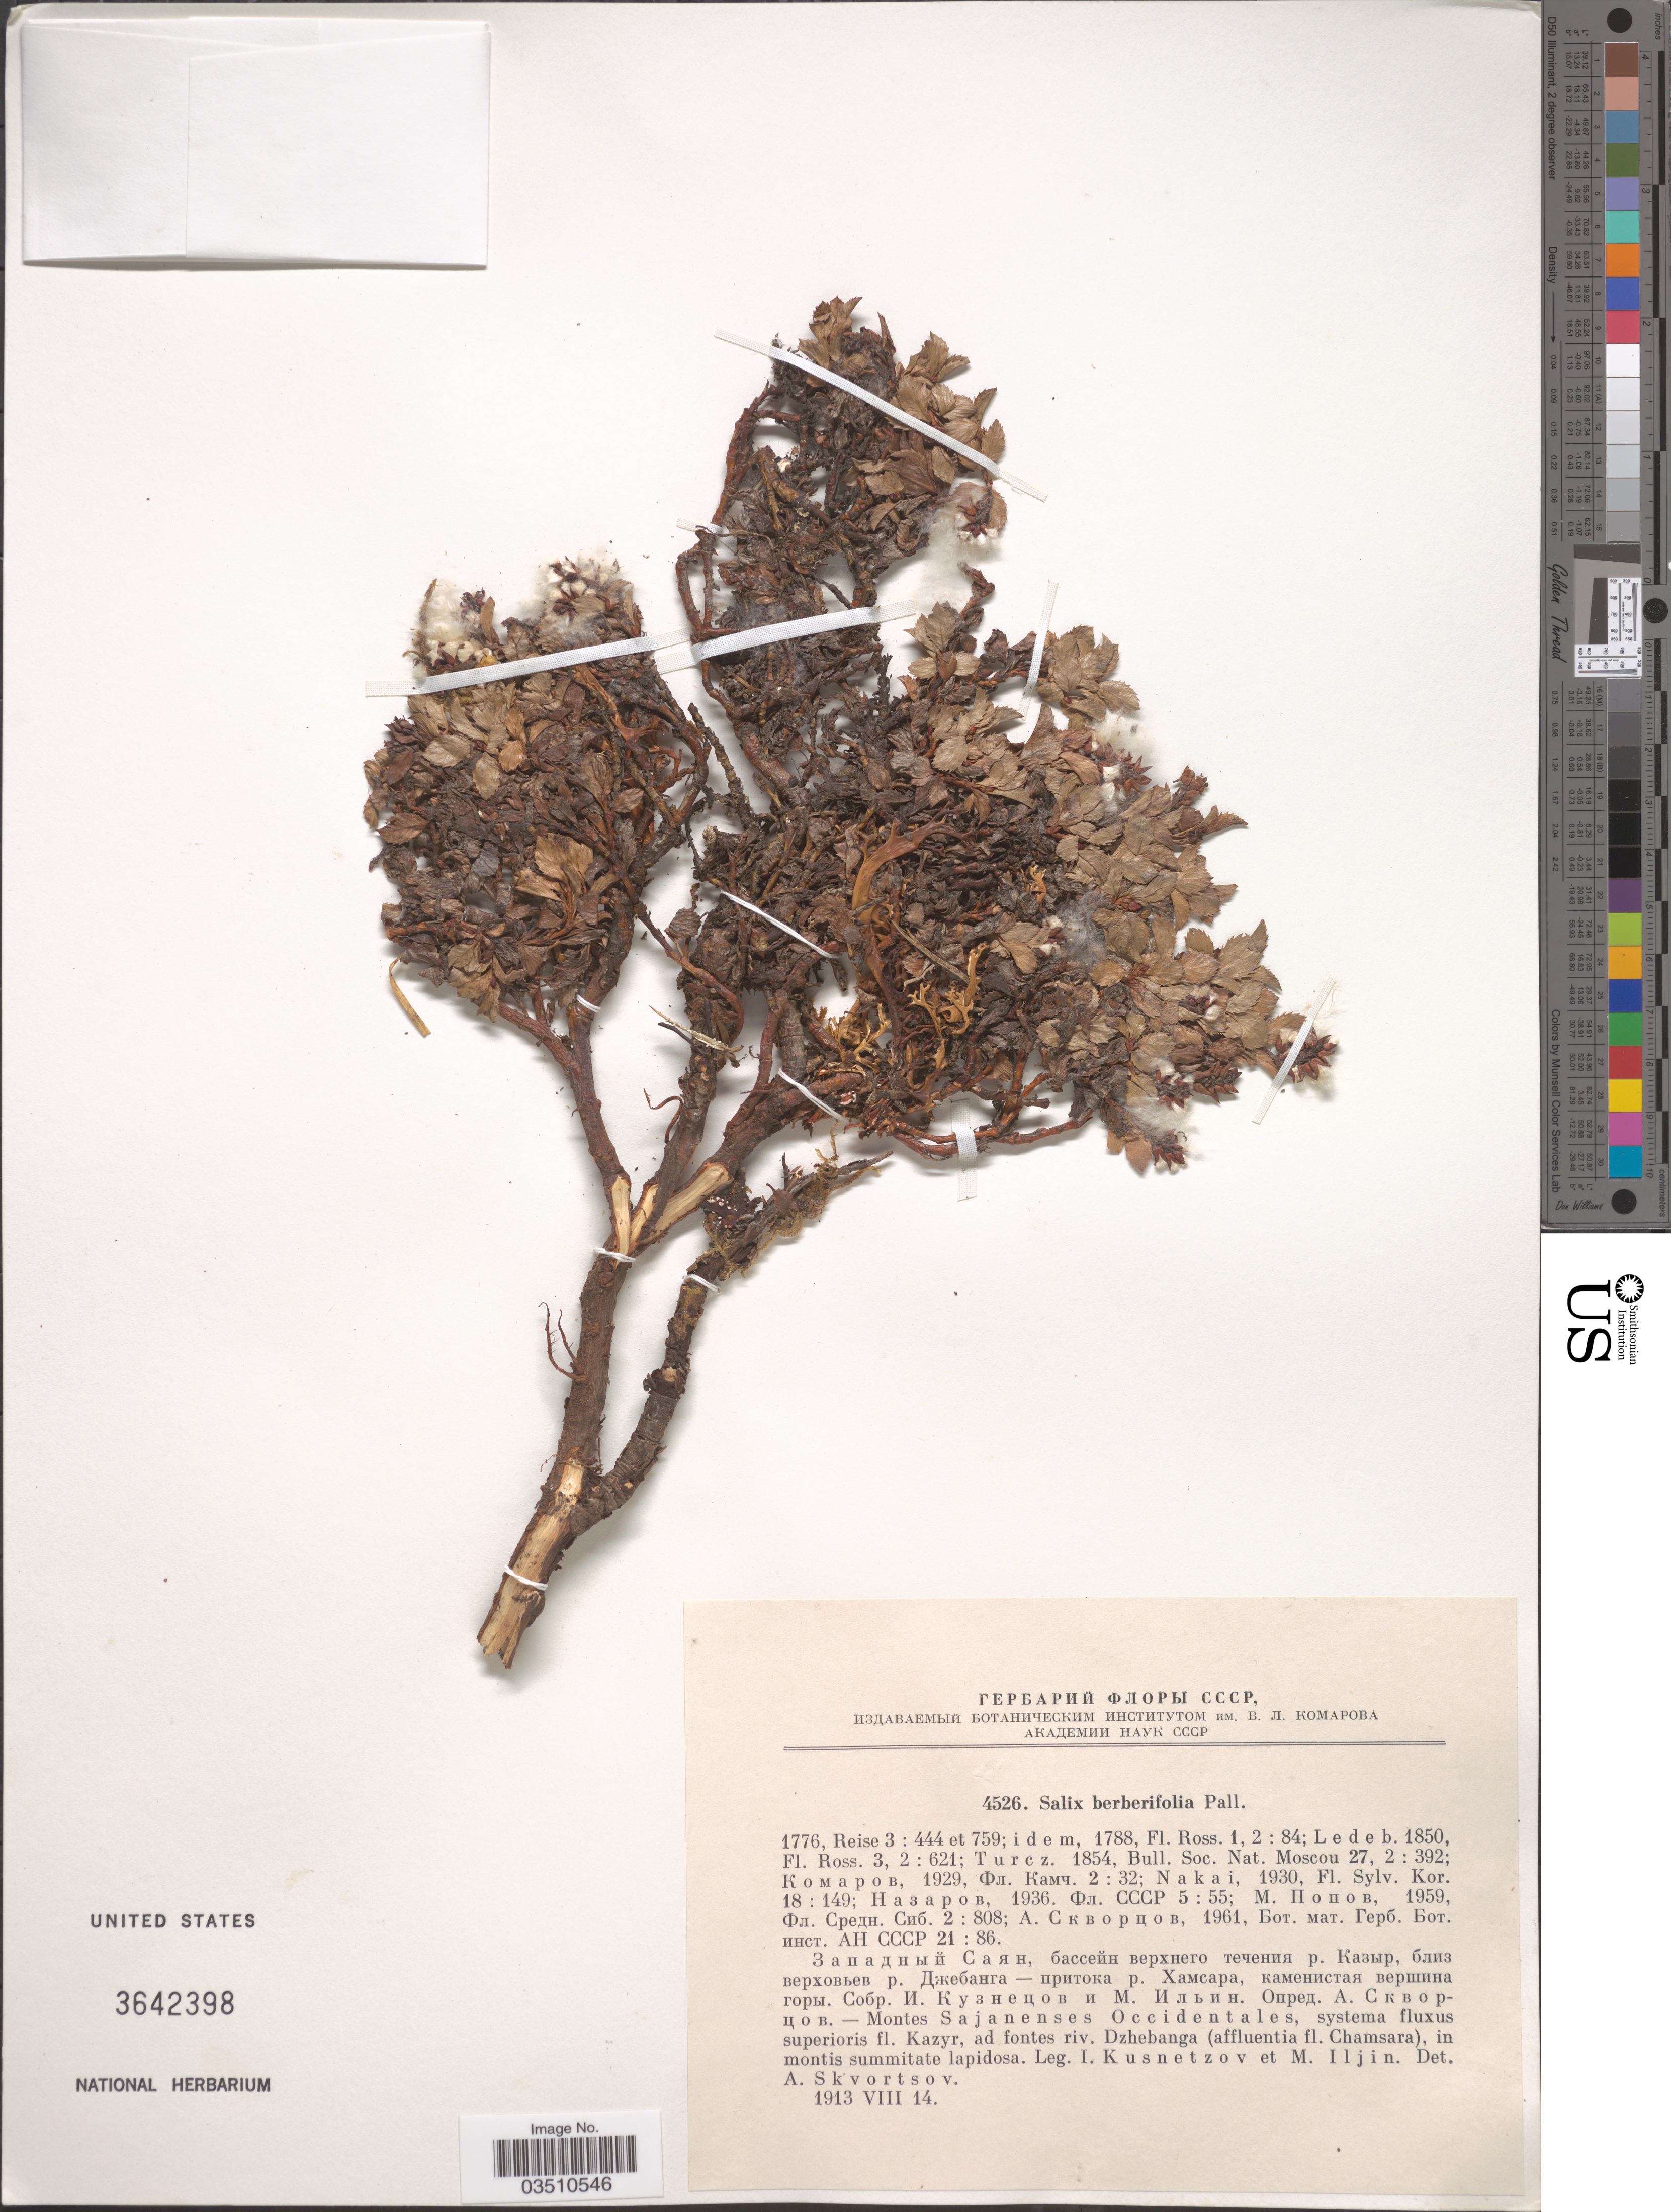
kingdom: Plantae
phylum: Tracheophyta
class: Magnoliopsida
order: Malpighiales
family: Salicaceae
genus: Salix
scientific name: Salix berberifolia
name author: Pall.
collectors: I. Kusnetzov & M. Iljin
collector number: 4526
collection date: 1913-08-14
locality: Montes Sajanenses Occidentales, systema fluxus superioris fl. Kazyr, ad fontes riv. Dzhebanga (affluentia fl. Chamsara).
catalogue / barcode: US 3642398